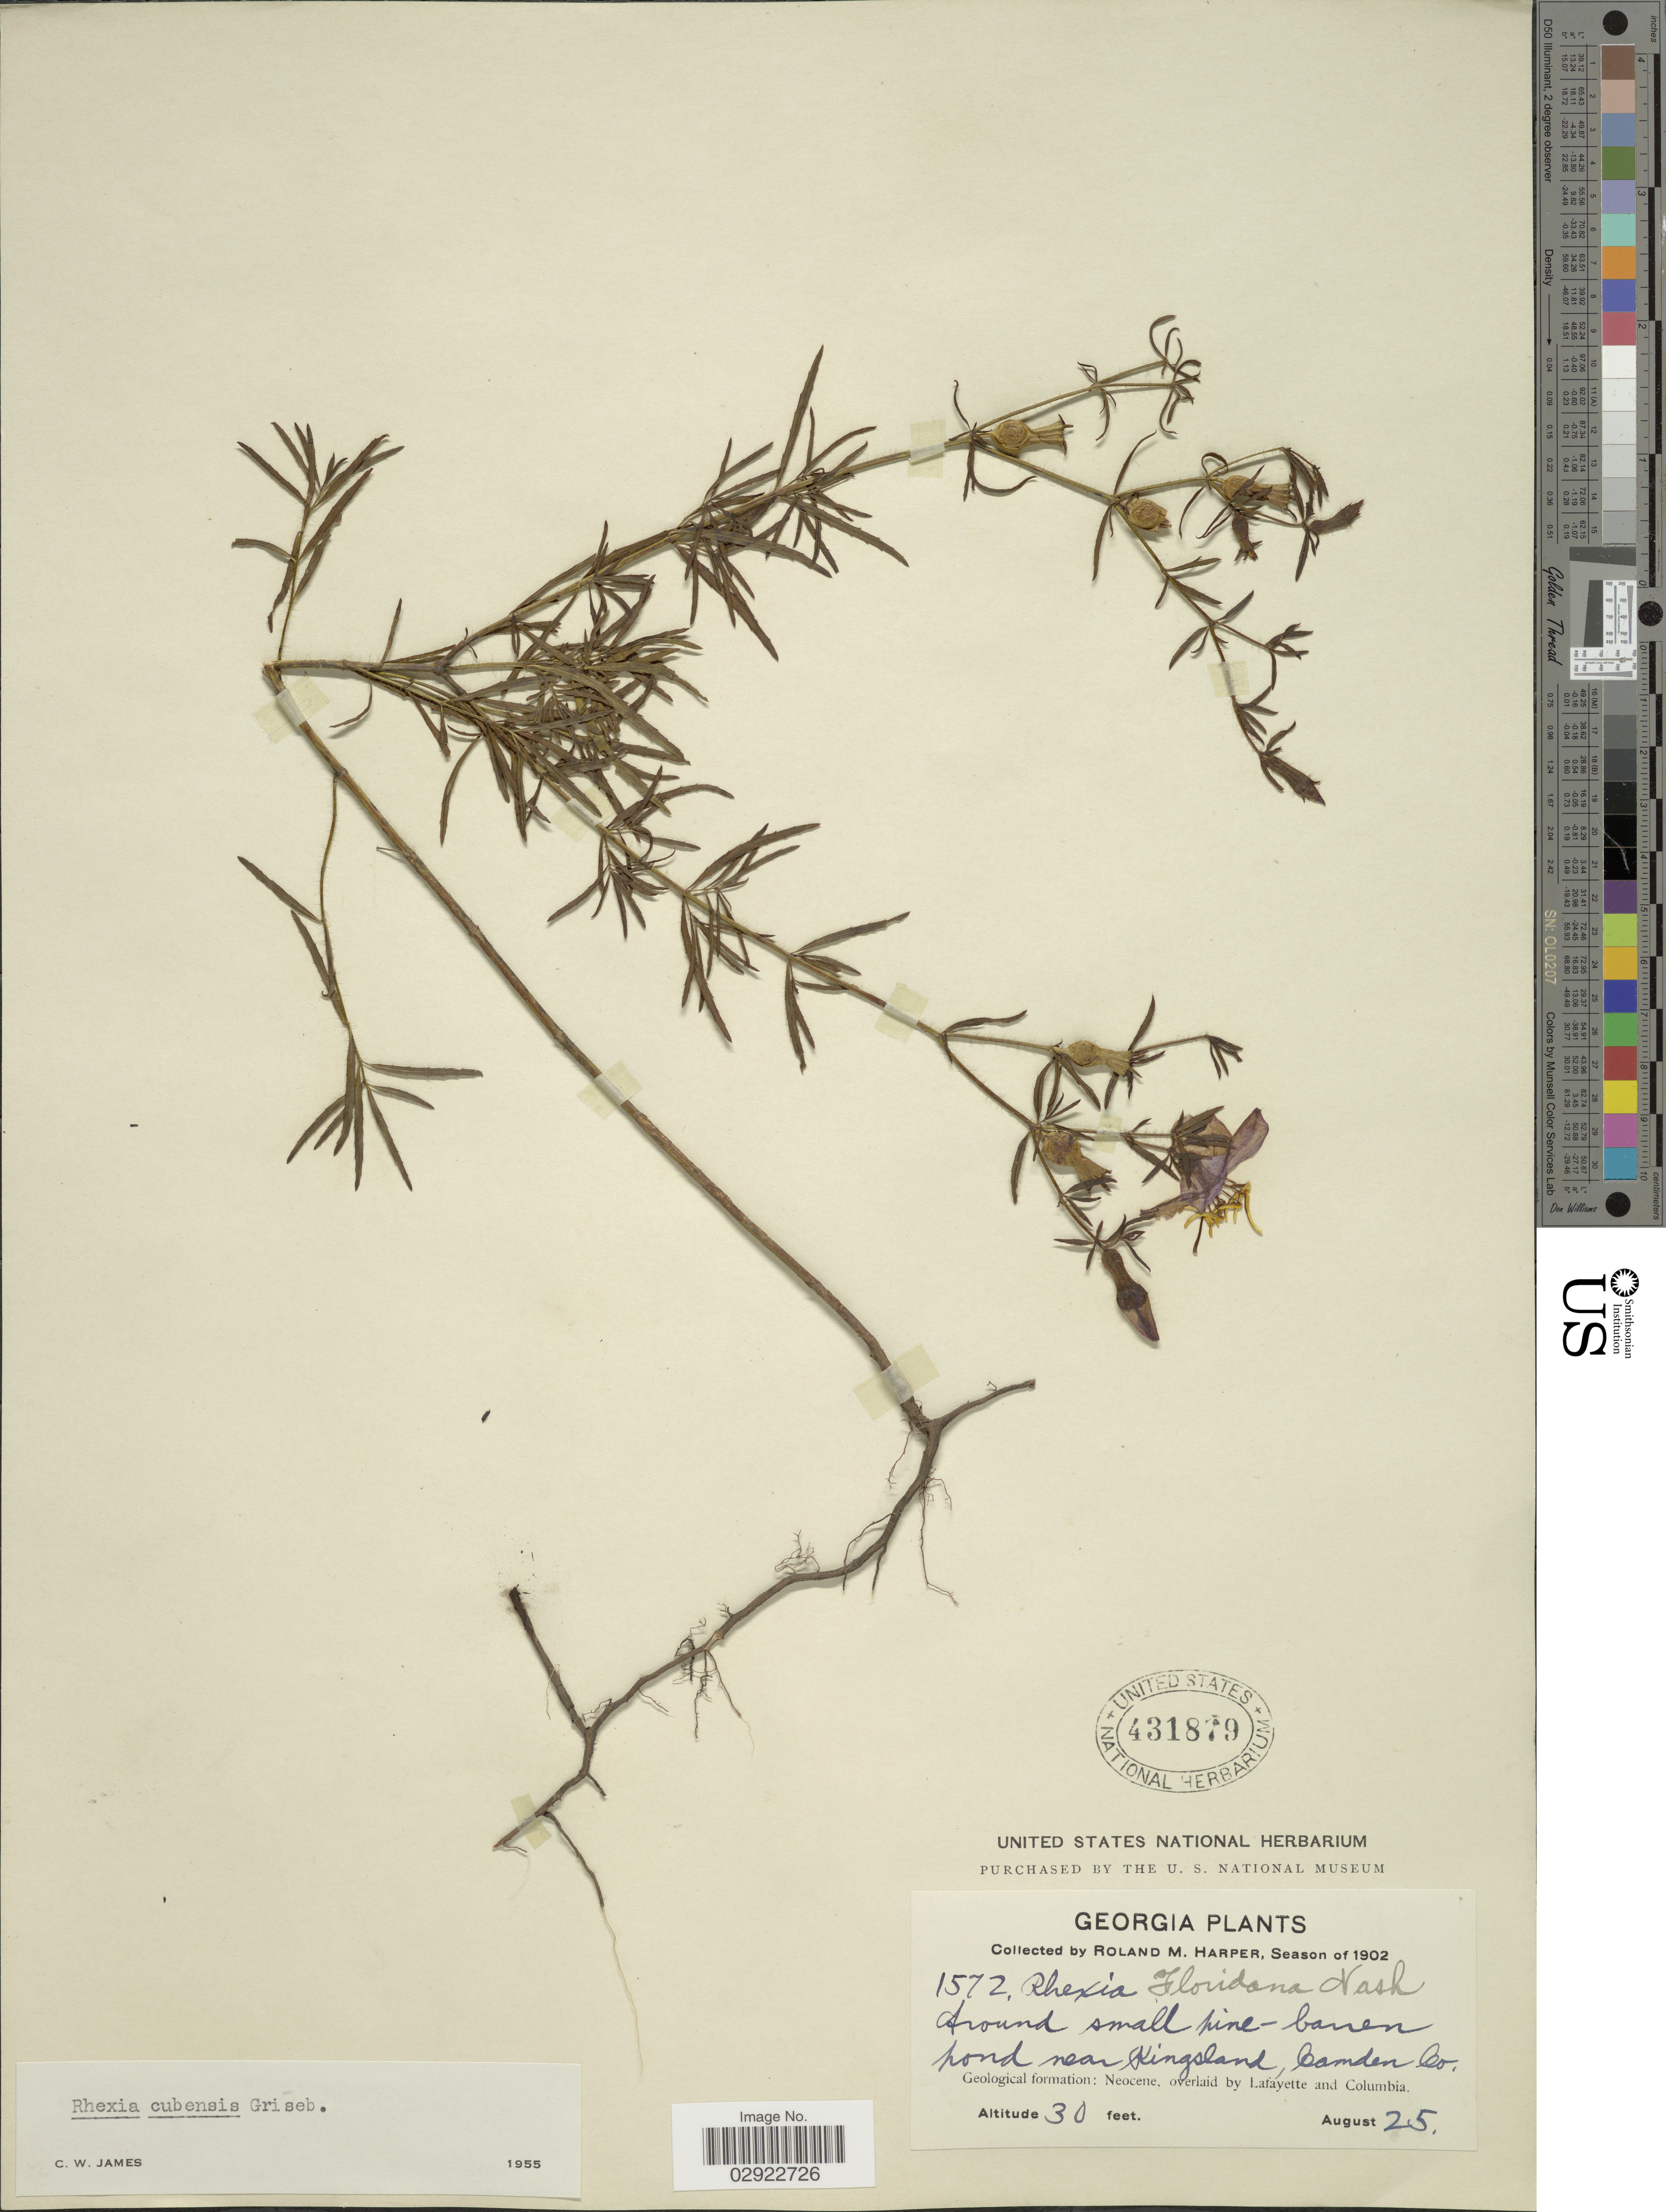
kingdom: Plantae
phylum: Tracheophyta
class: Magnoliopsida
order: Myrtales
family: Melastomataceae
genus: Rhexia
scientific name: Rhexia cubensis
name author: Griseb.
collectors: R. M. Harper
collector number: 1572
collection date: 1902-08-25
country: United States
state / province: Georgia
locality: Around small pine-barren pond near Kingsland, Camden Co. Geological formation: Neocene, overlaid by Lafayette and Columbia.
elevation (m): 9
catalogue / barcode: US 431879